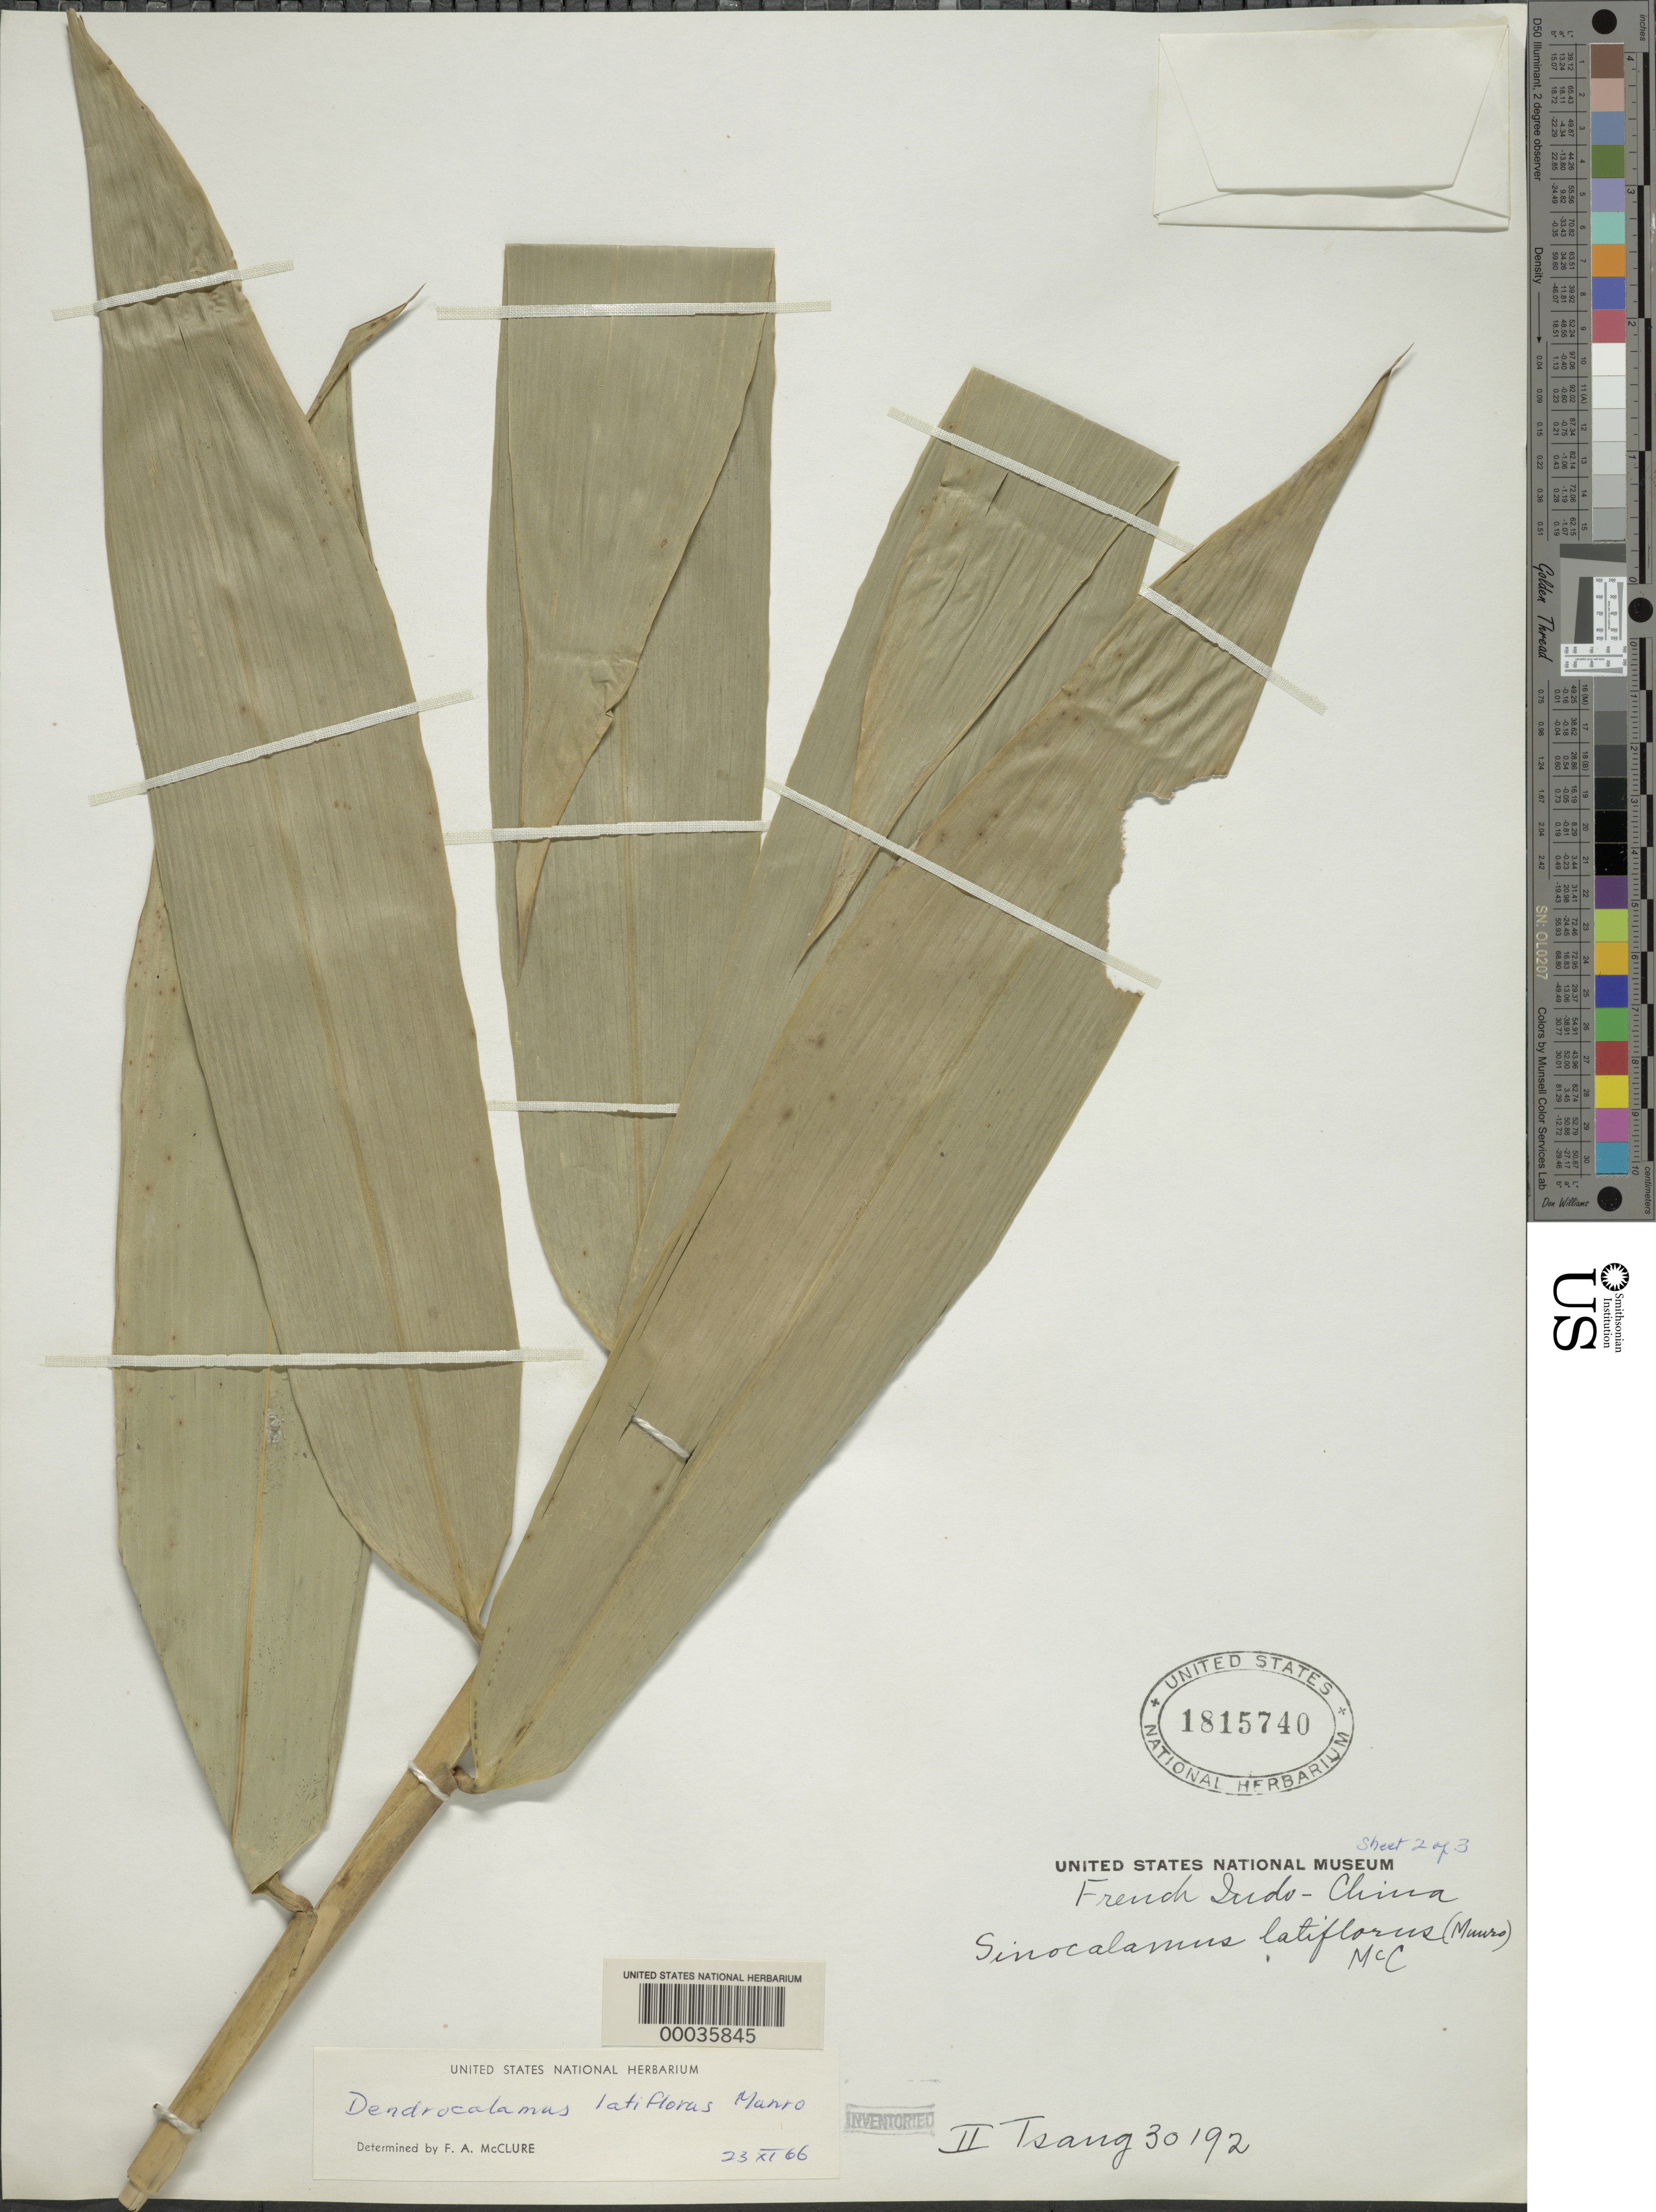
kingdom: Plantae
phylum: Tracheophyta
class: Liliopsida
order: Poales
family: Poaceae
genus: Dendrocalamus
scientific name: Dendrocalamus latiflorus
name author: Munro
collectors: -- Tsang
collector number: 30192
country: Vietnam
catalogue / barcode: US 1815740